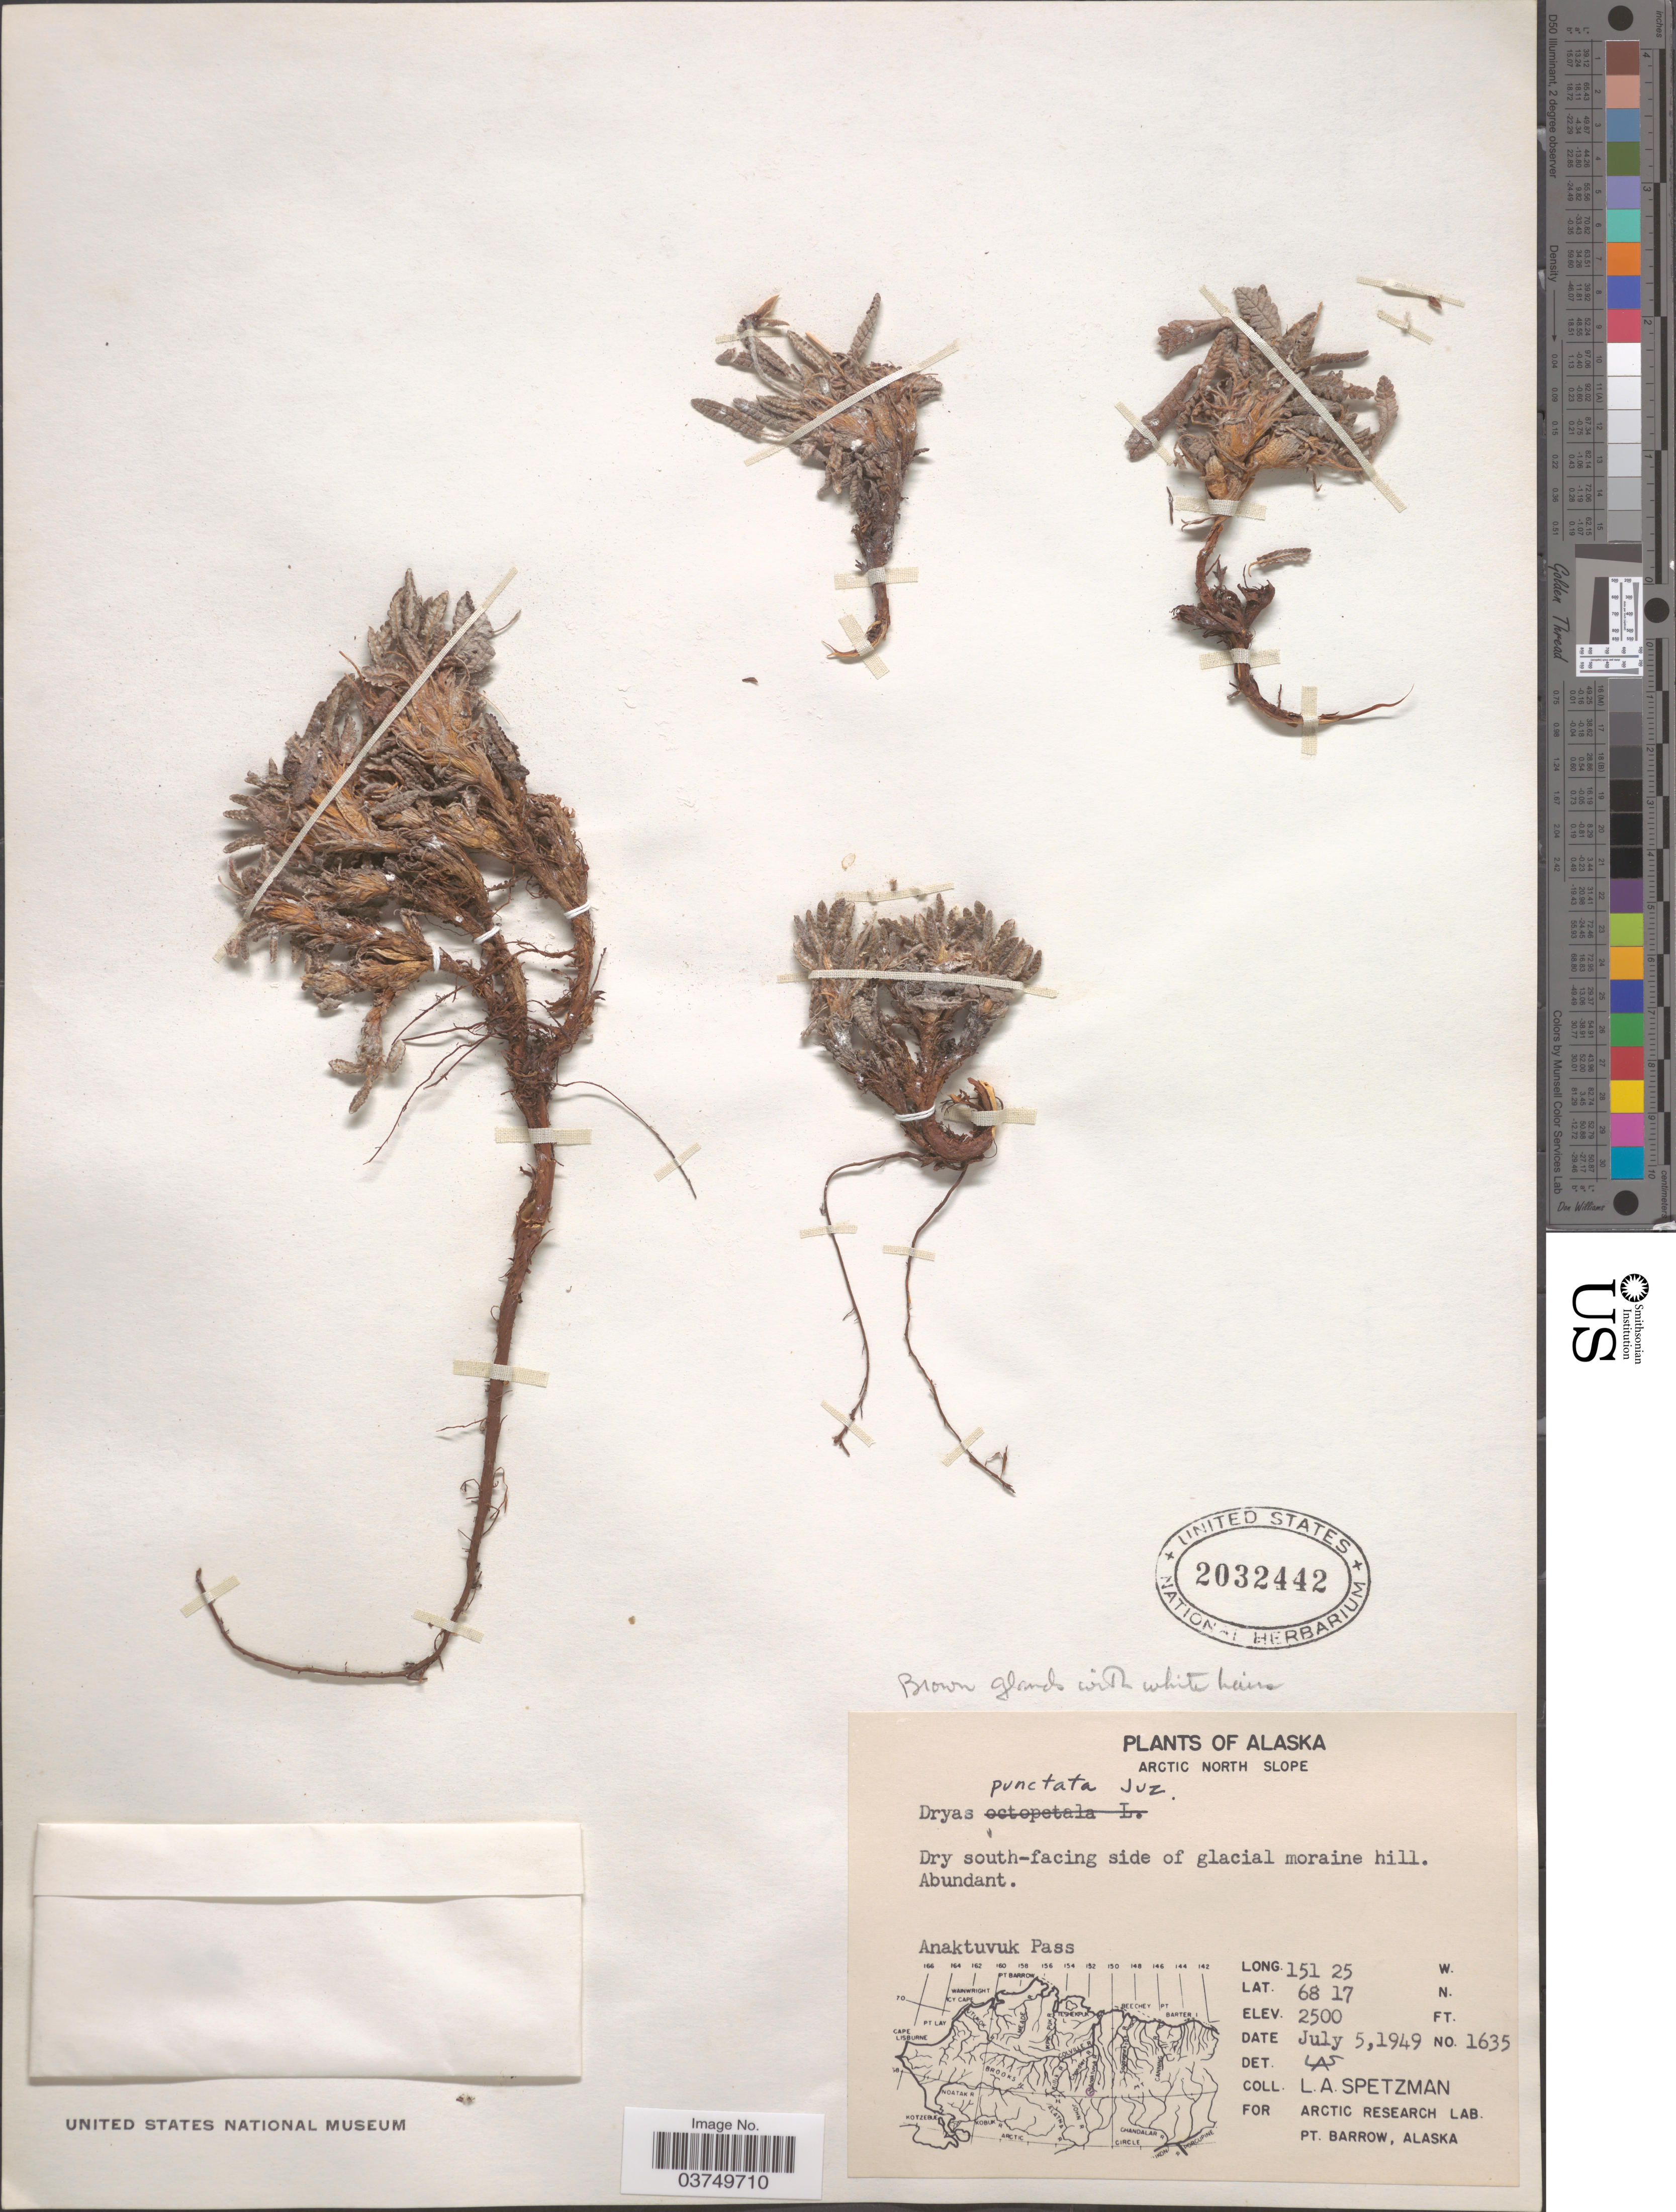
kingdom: Plantae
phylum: Tracheophyta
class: Magnoliopsida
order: Rosales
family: Rosaceae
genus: Dryas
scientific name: Dryas punctata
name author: Juz.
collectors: L. Spetzman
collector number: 1635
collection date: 1949-07-05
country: United States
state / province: Alaska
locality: Arctic North Slope. South-facing side of glacial moraine hill. Anaktuvuk Pass.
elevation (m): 762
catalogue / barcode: US 2032442